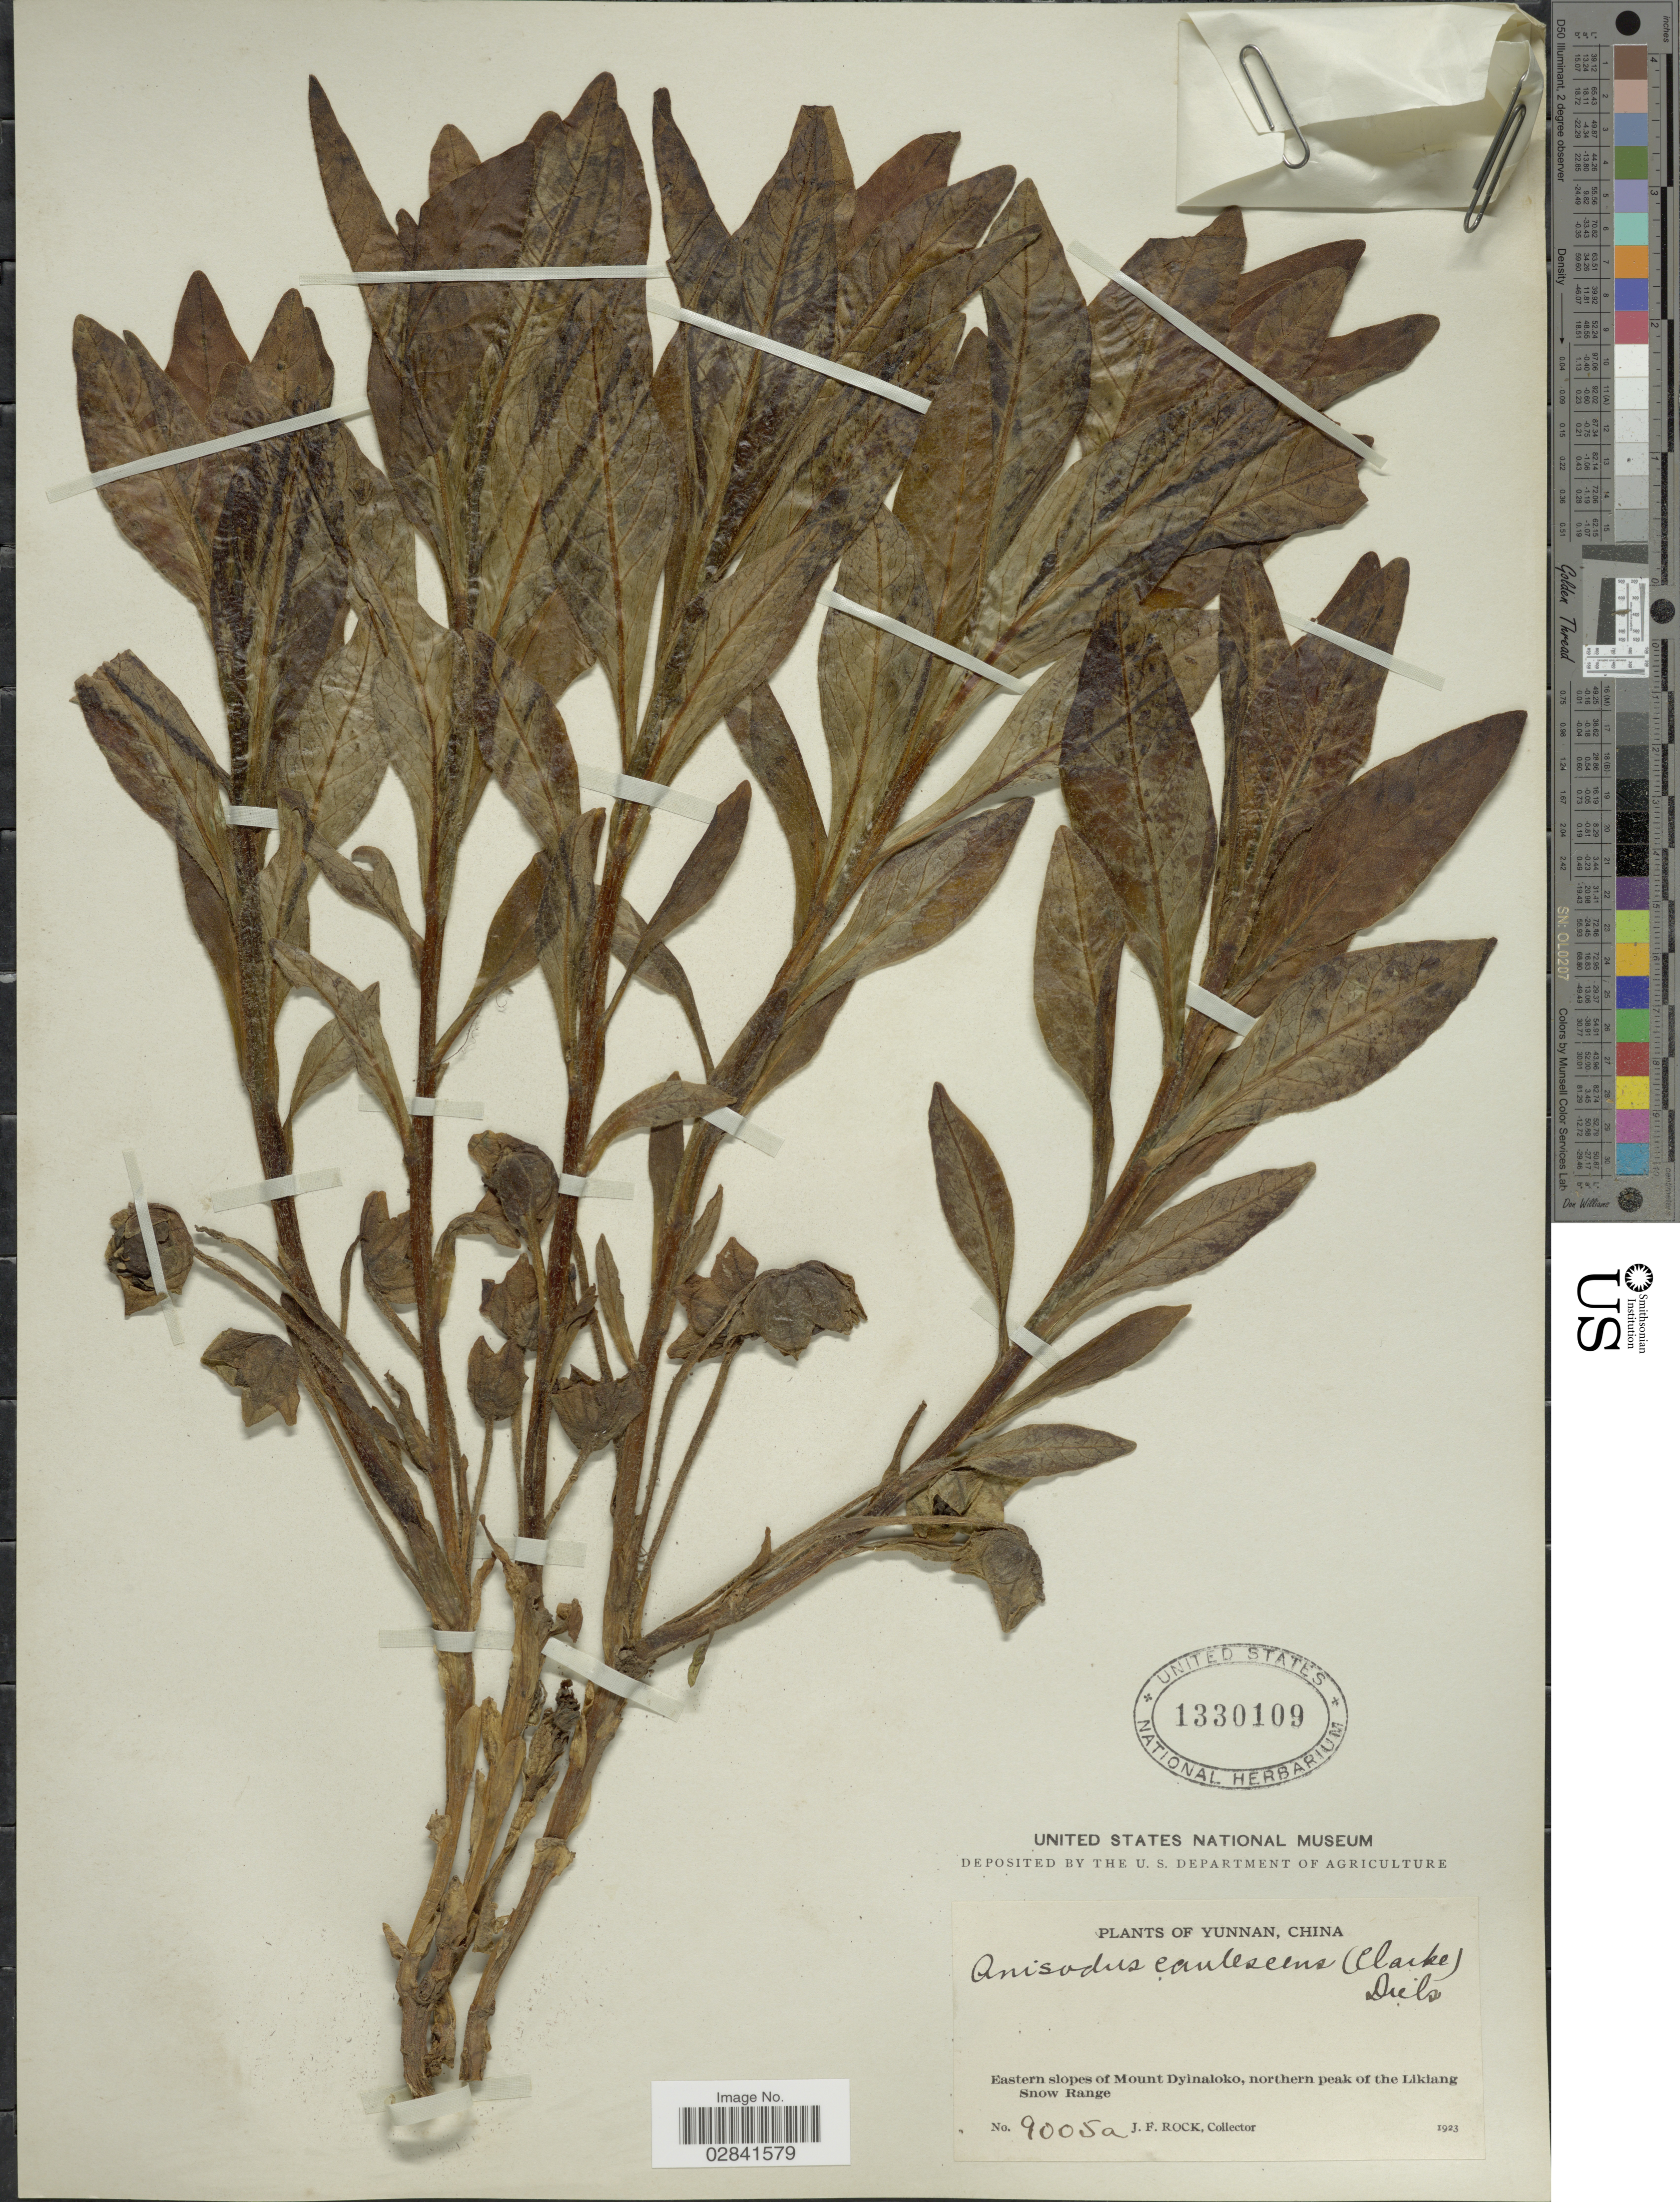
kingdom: Plantae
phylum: Tracheophyta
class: Magnoliopsida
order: Solanales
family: Solanaceae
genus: Mandragora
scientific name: Mandragora caulescens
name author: C.B. Clarke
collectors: J. Rock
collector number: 9005a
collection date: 1923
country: China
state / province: Yunnan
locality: Eastern slopes of Mount Dyinaloko, northern peak of the Likiang Snow Range.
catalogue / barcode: US 1330109